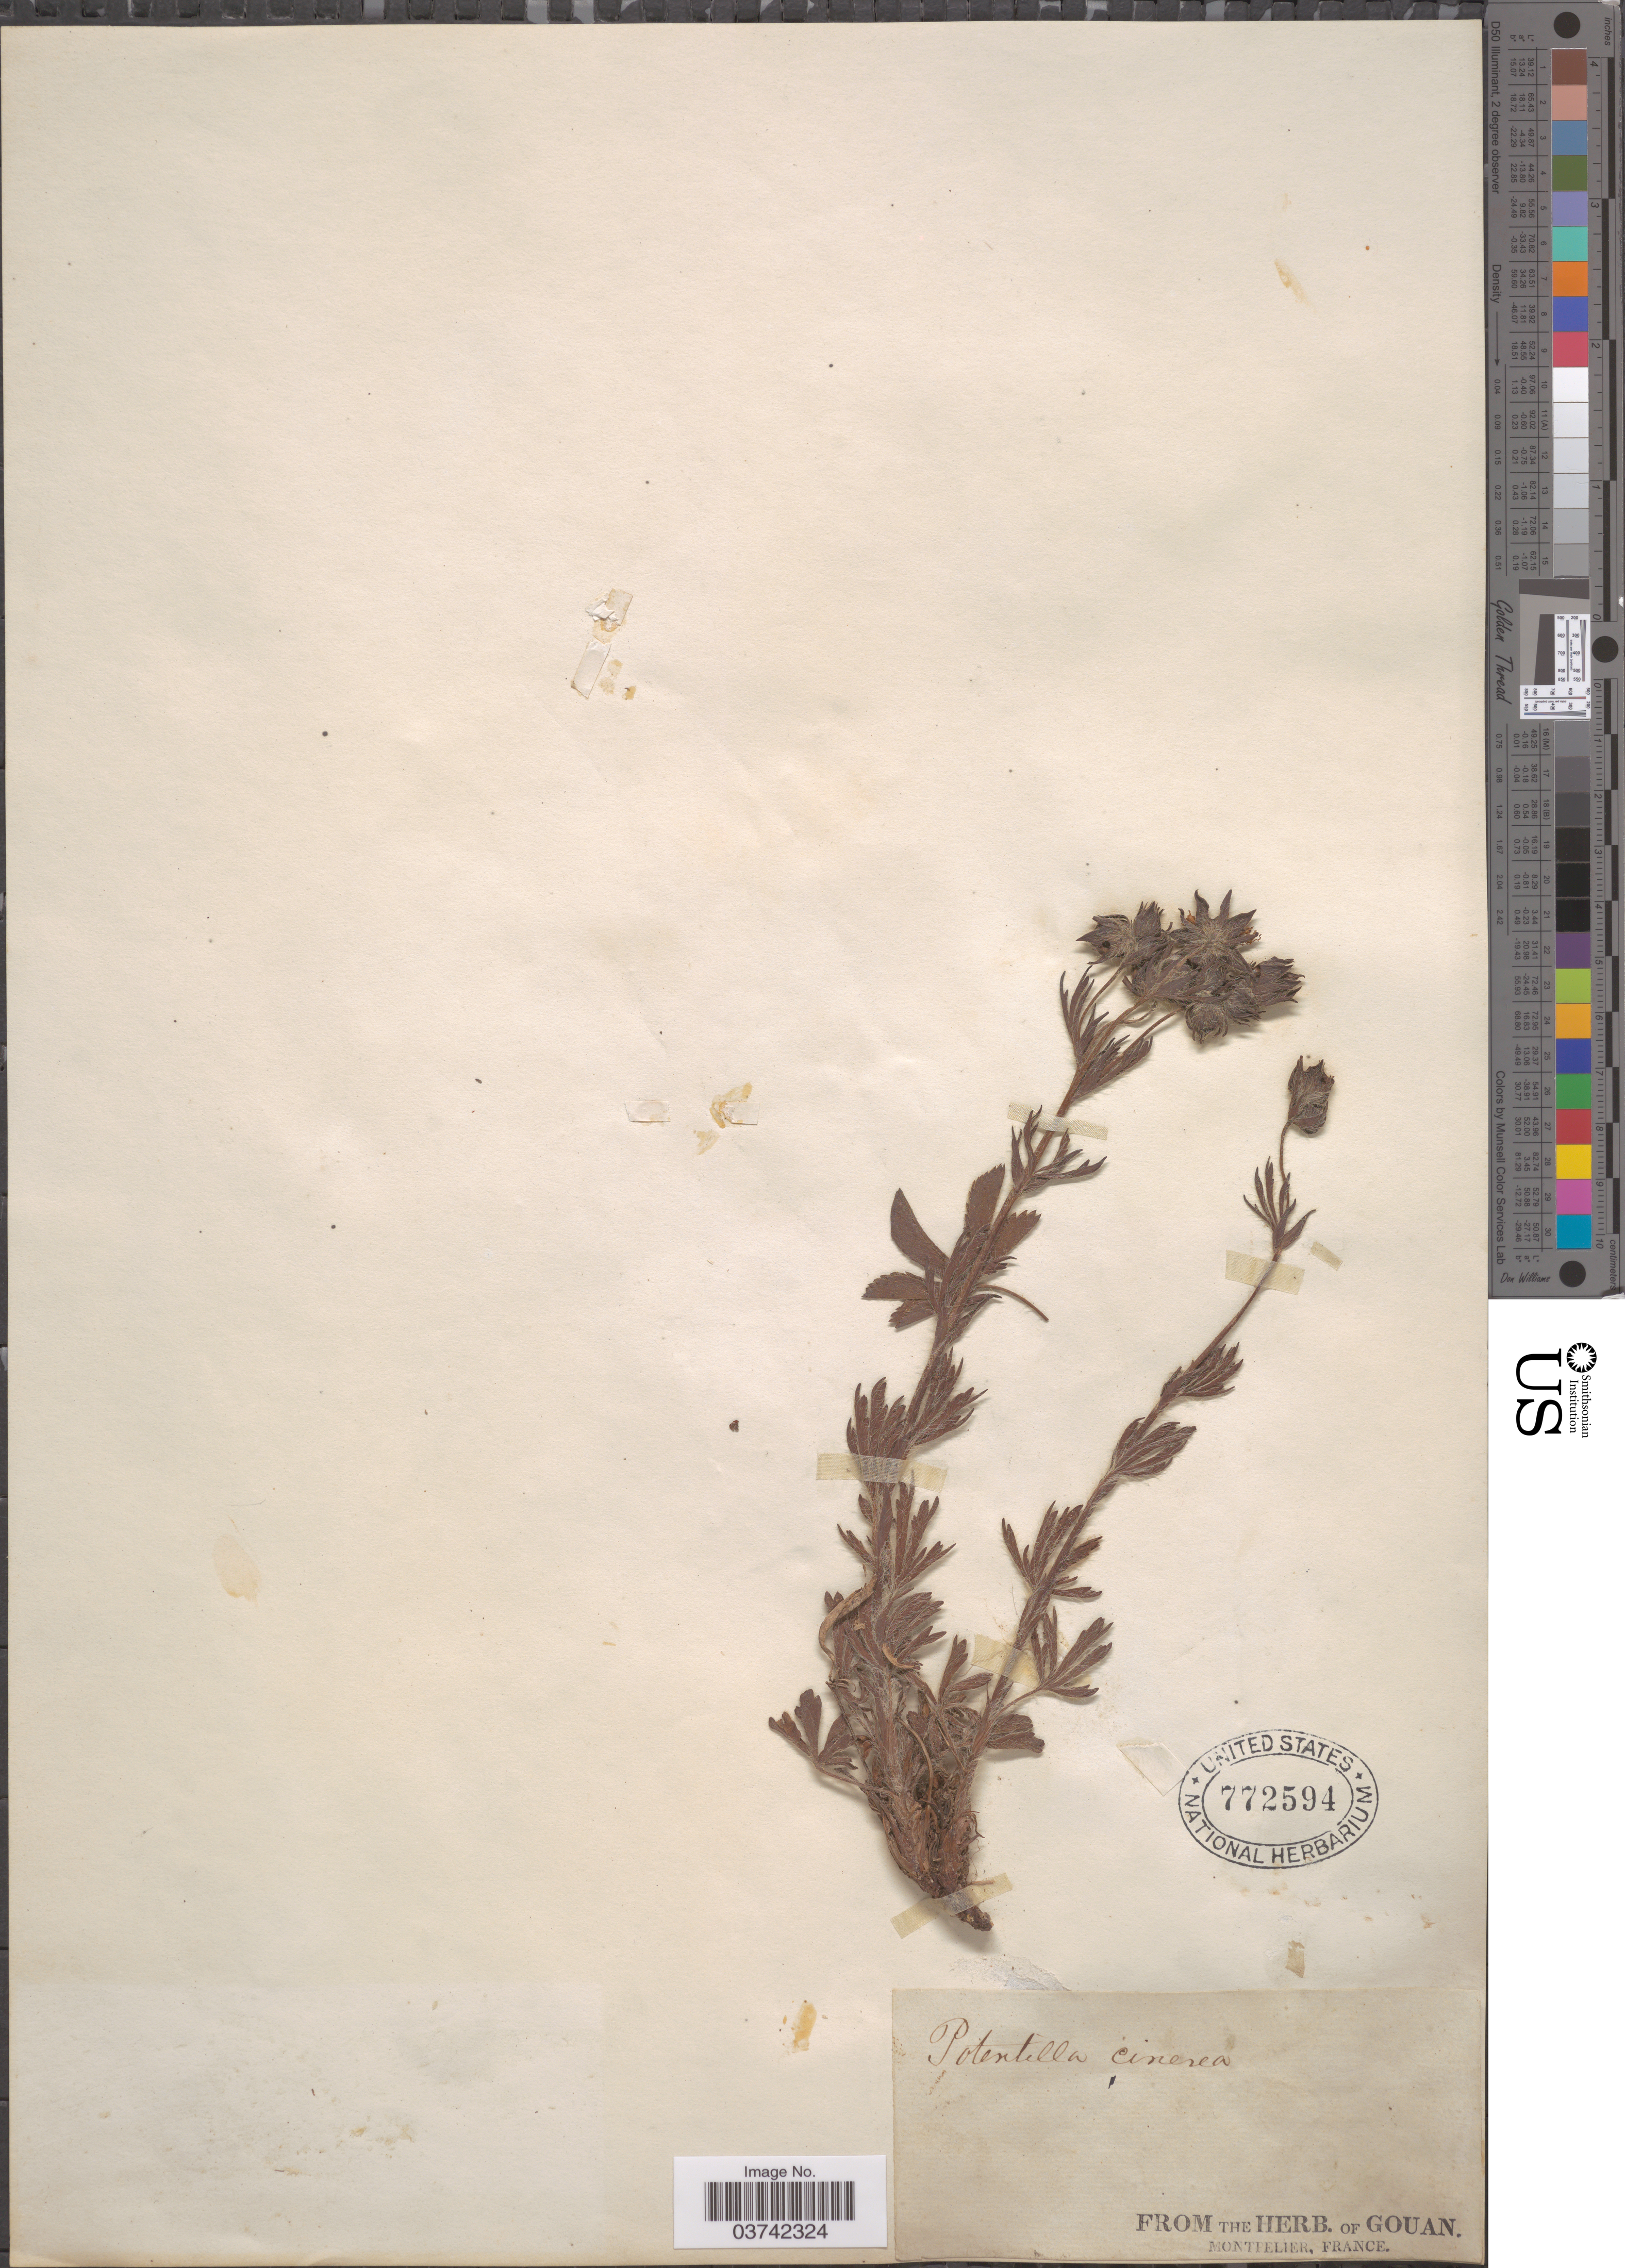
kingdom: Plantae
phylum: Tracheophyta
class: Magnoliopsida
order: Rosales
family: Rosaceae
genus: Potentilla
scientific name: Potentilla cinerea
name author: Chaix ex Vill.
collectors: ex herb. Gouan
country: France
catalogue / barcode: US 772594